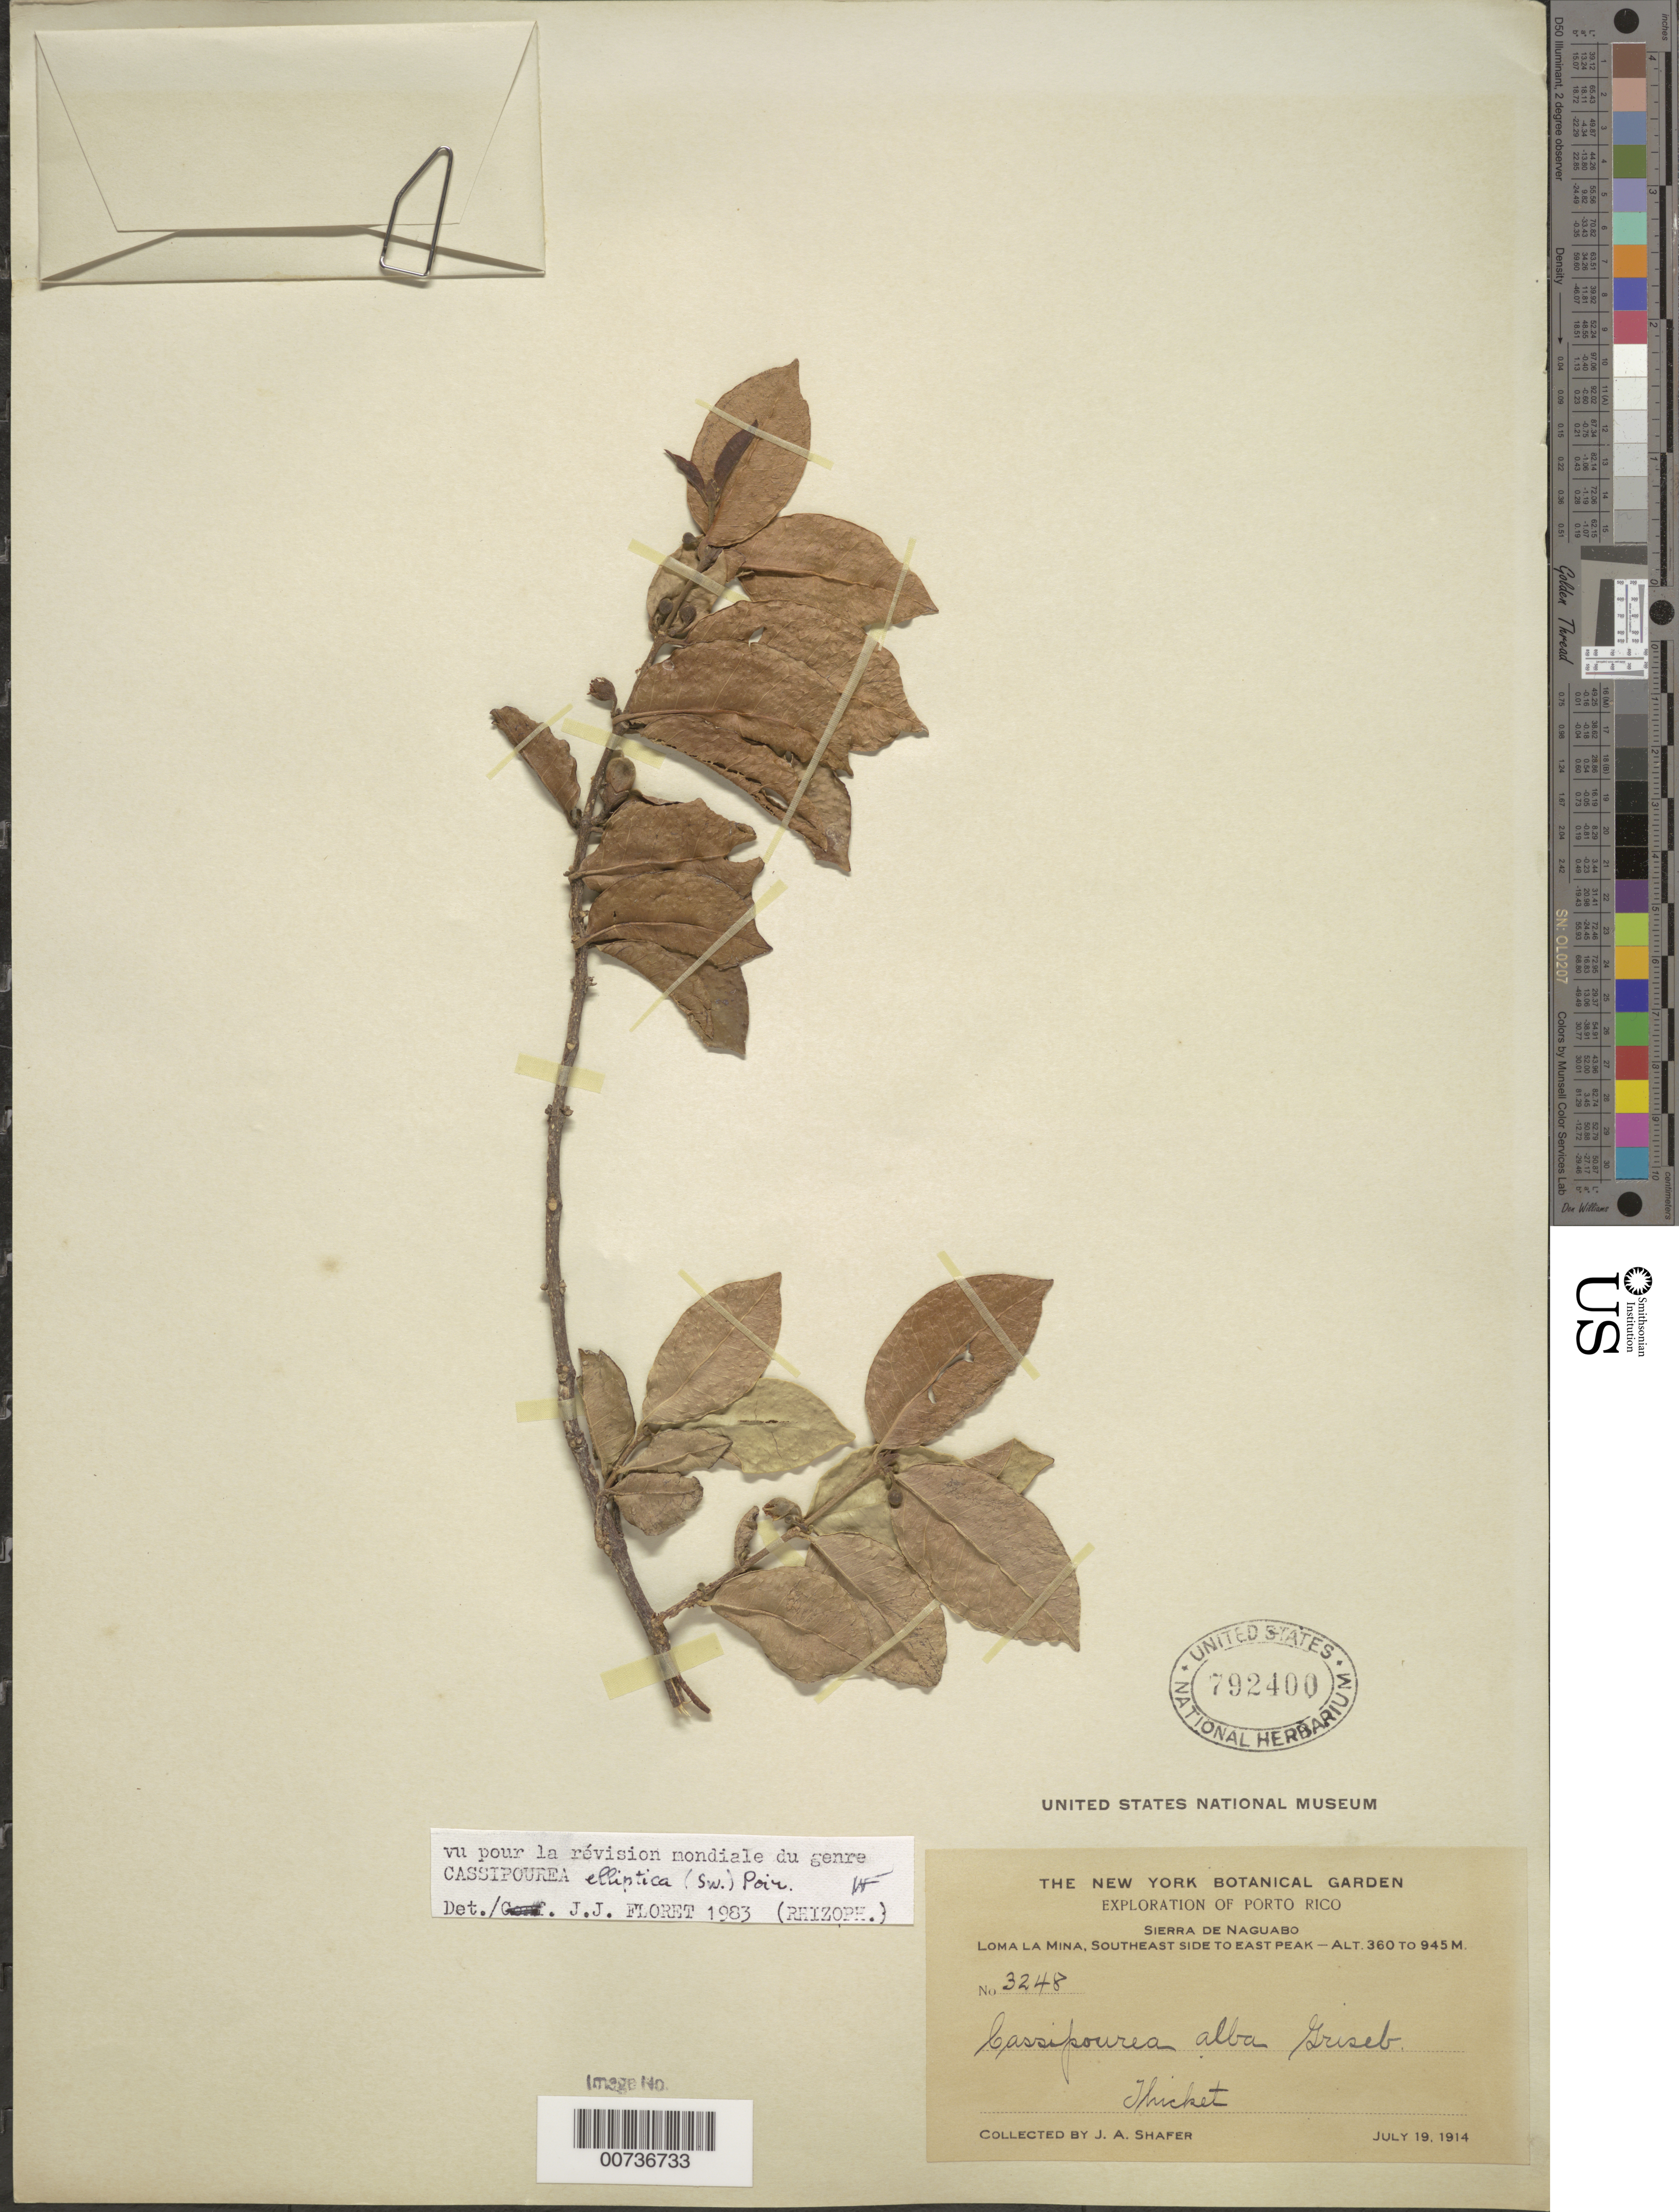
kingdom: Plantae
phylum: Tracheophyta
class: Magnoliopsida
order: Malpighiales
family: Rhizophoraceae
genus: Cassipourea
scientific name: Cassipourea elliptica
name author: (Sw.) Poir.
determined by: Floret, J. J.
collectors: J. A. Shafer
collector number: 3248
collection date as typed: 19 Jul 1914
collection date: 1914-07-19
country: Puerto Rico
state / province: Naguabo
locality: Sierra de Naguabo, Loma La Mina, southeast side to East Peak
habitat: Thicket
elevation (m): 360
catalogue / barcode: US 792400